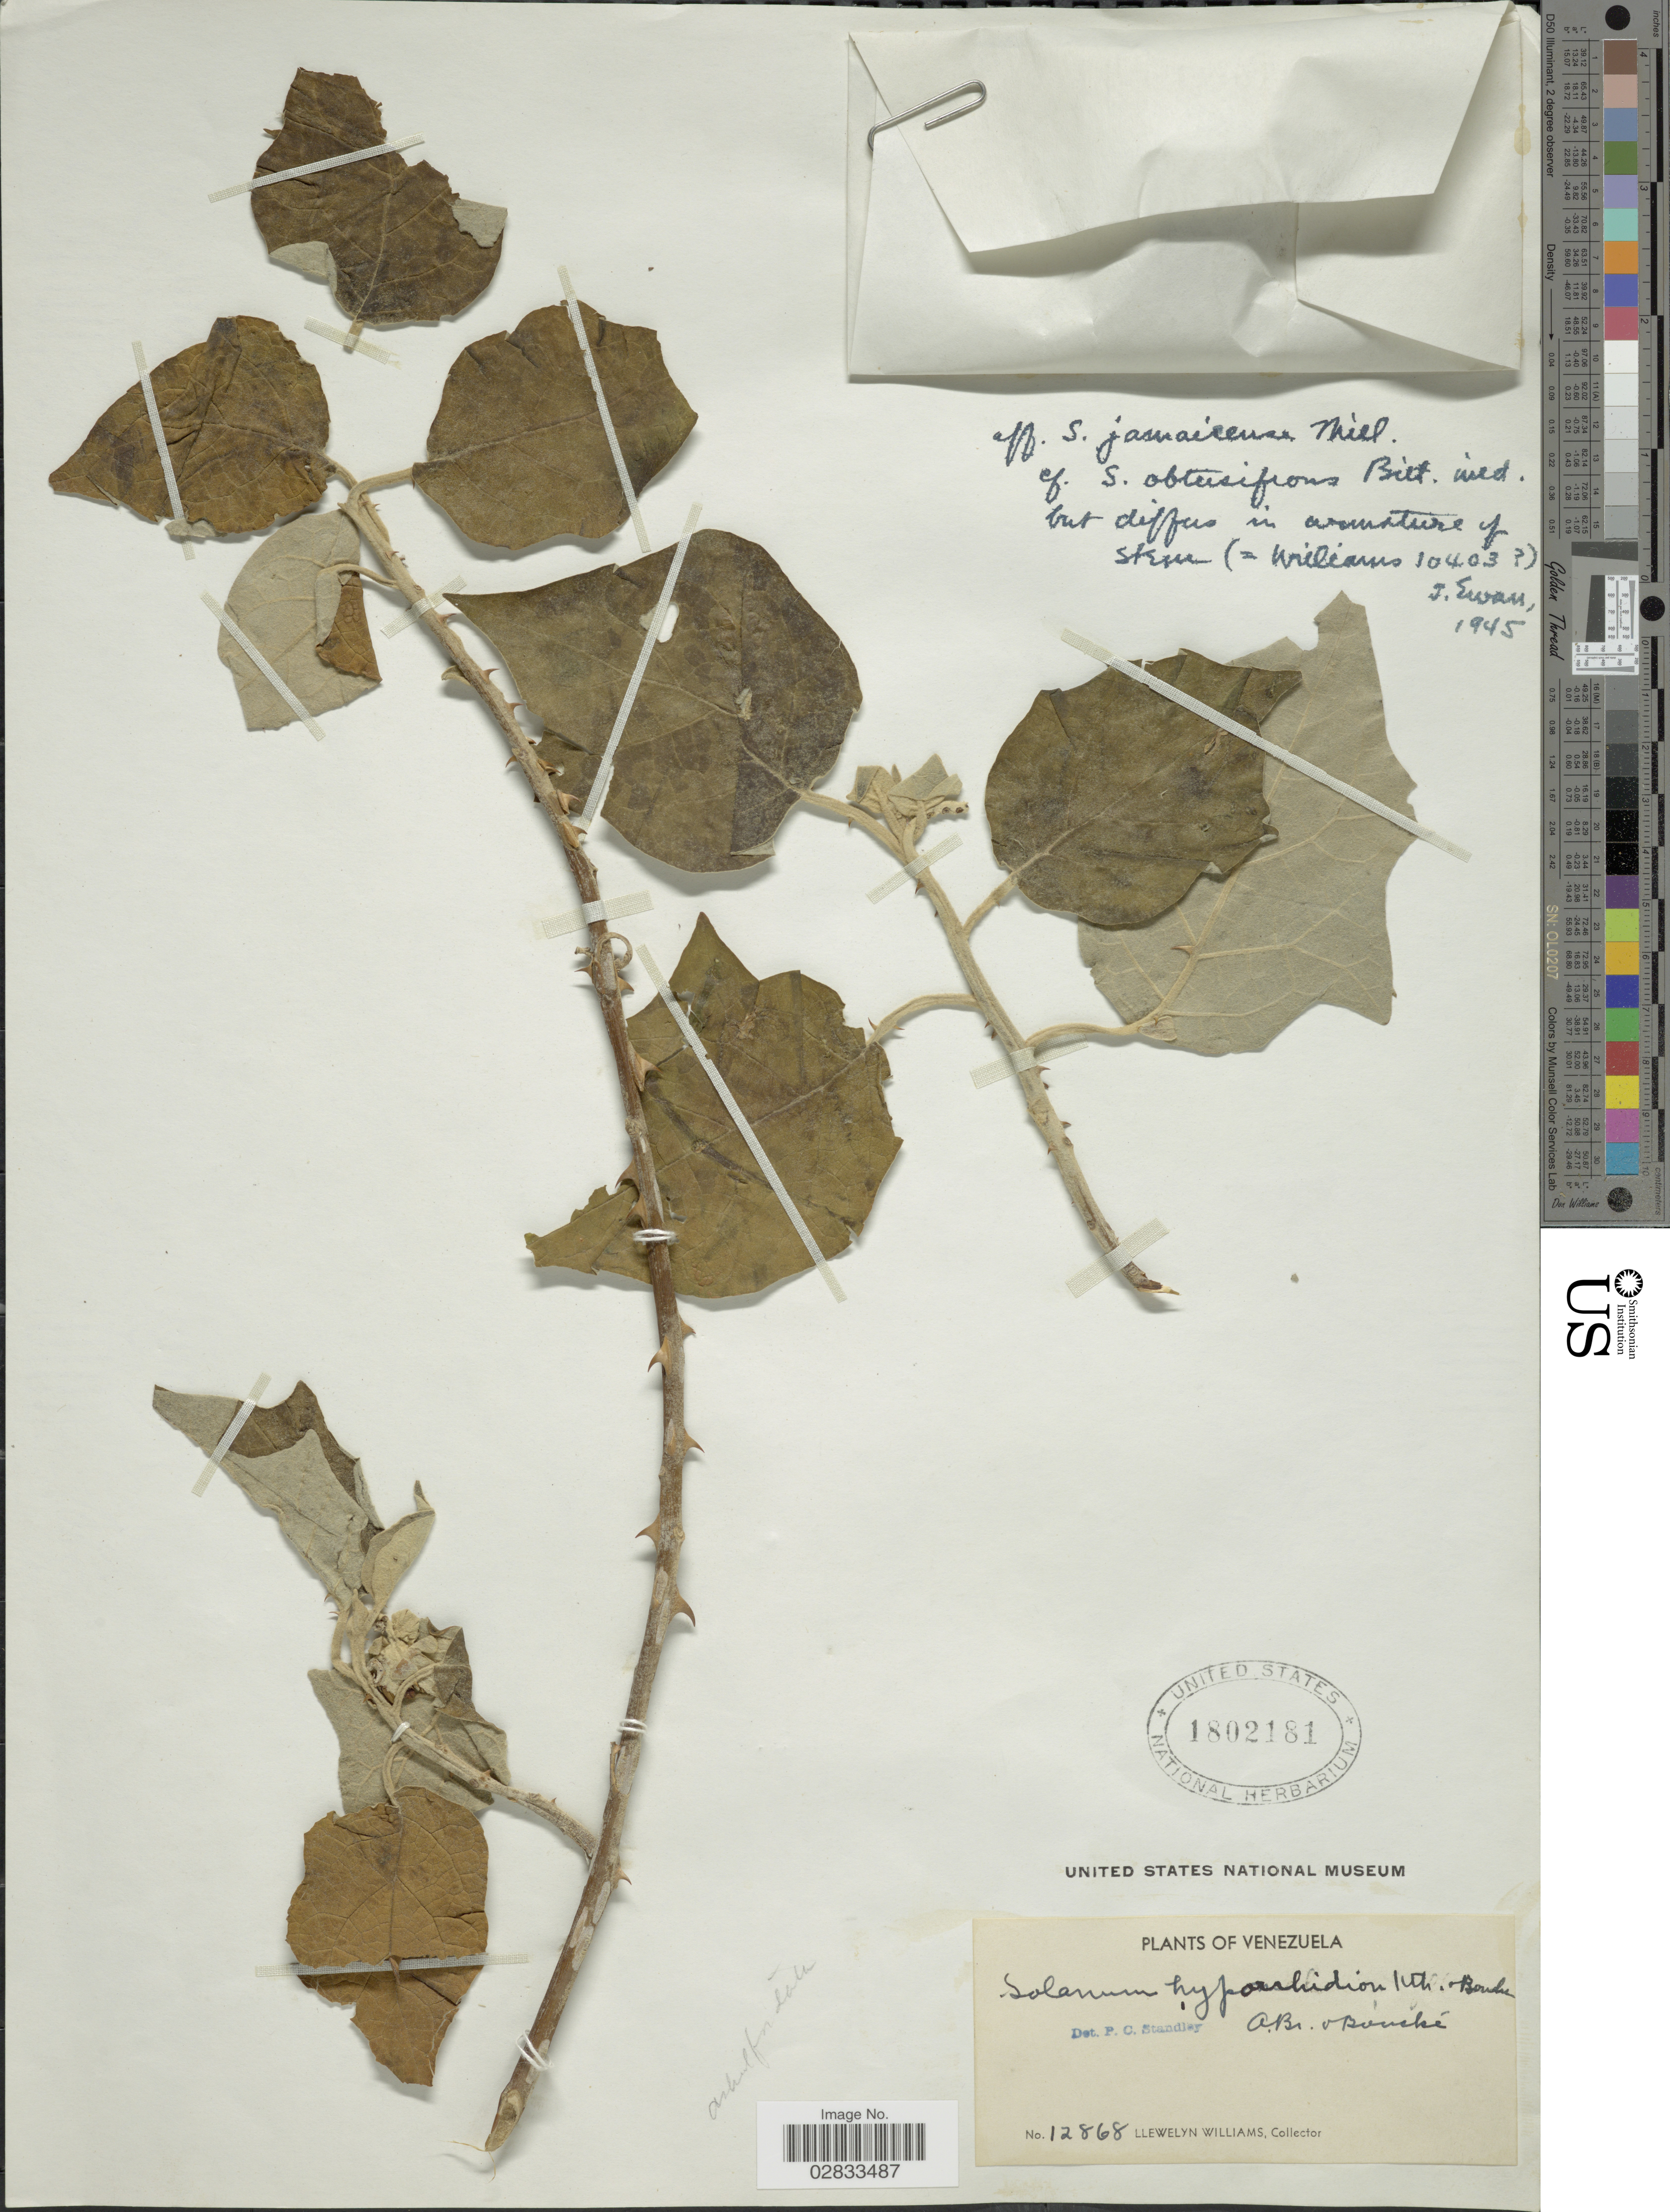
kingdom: Plantae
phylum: Tracheophyta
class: Magnoliopsida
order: Solanales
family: Solanaceae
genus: Solanum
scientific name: Solanum hyporhodium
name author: A. Braun & C.D. Bouché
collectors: Ll. Williams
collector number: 12868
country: Venezuela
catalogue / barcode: US 1802181